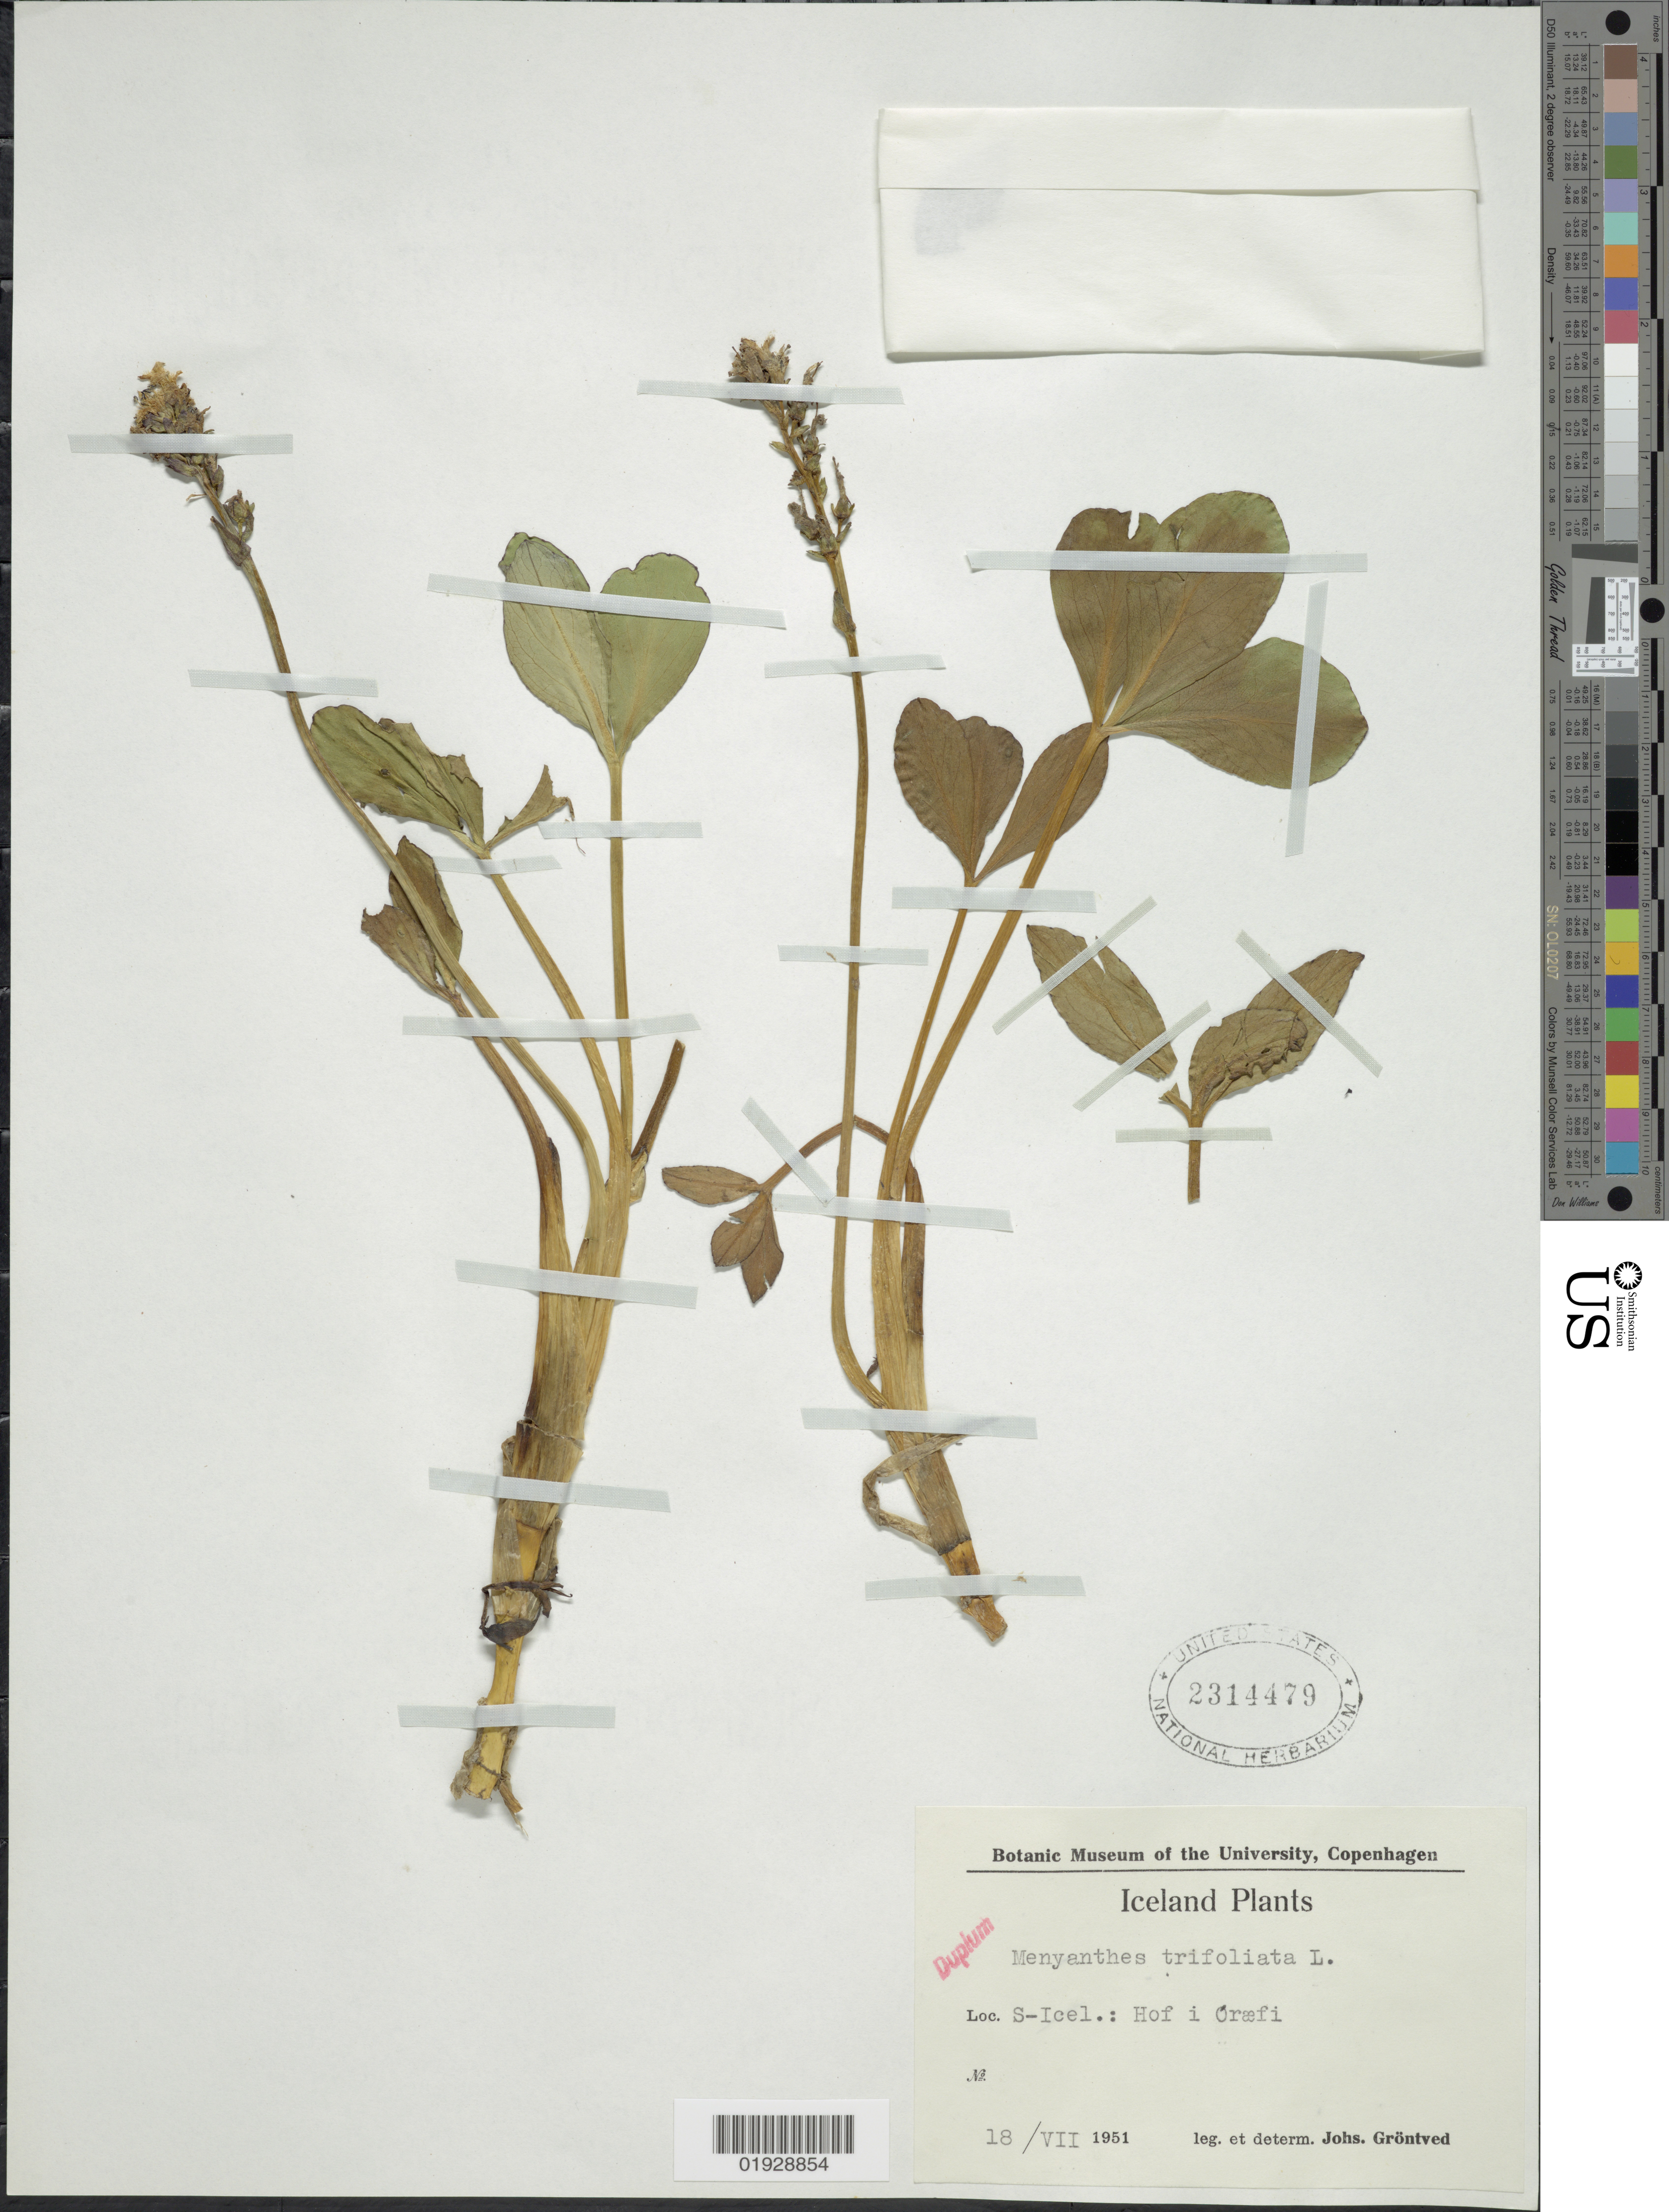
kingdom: Plantae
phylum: Tracheophyta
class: Magnoliopsida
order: Asterales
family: Menyanthaceae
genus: Menyanthes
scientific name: Menyanthes trifoliata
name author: L.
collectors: J. Gröntved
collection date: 1951-07-18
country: Iceland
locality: S-Icel.: Hof i Oræfi.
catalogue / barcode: US 2134479